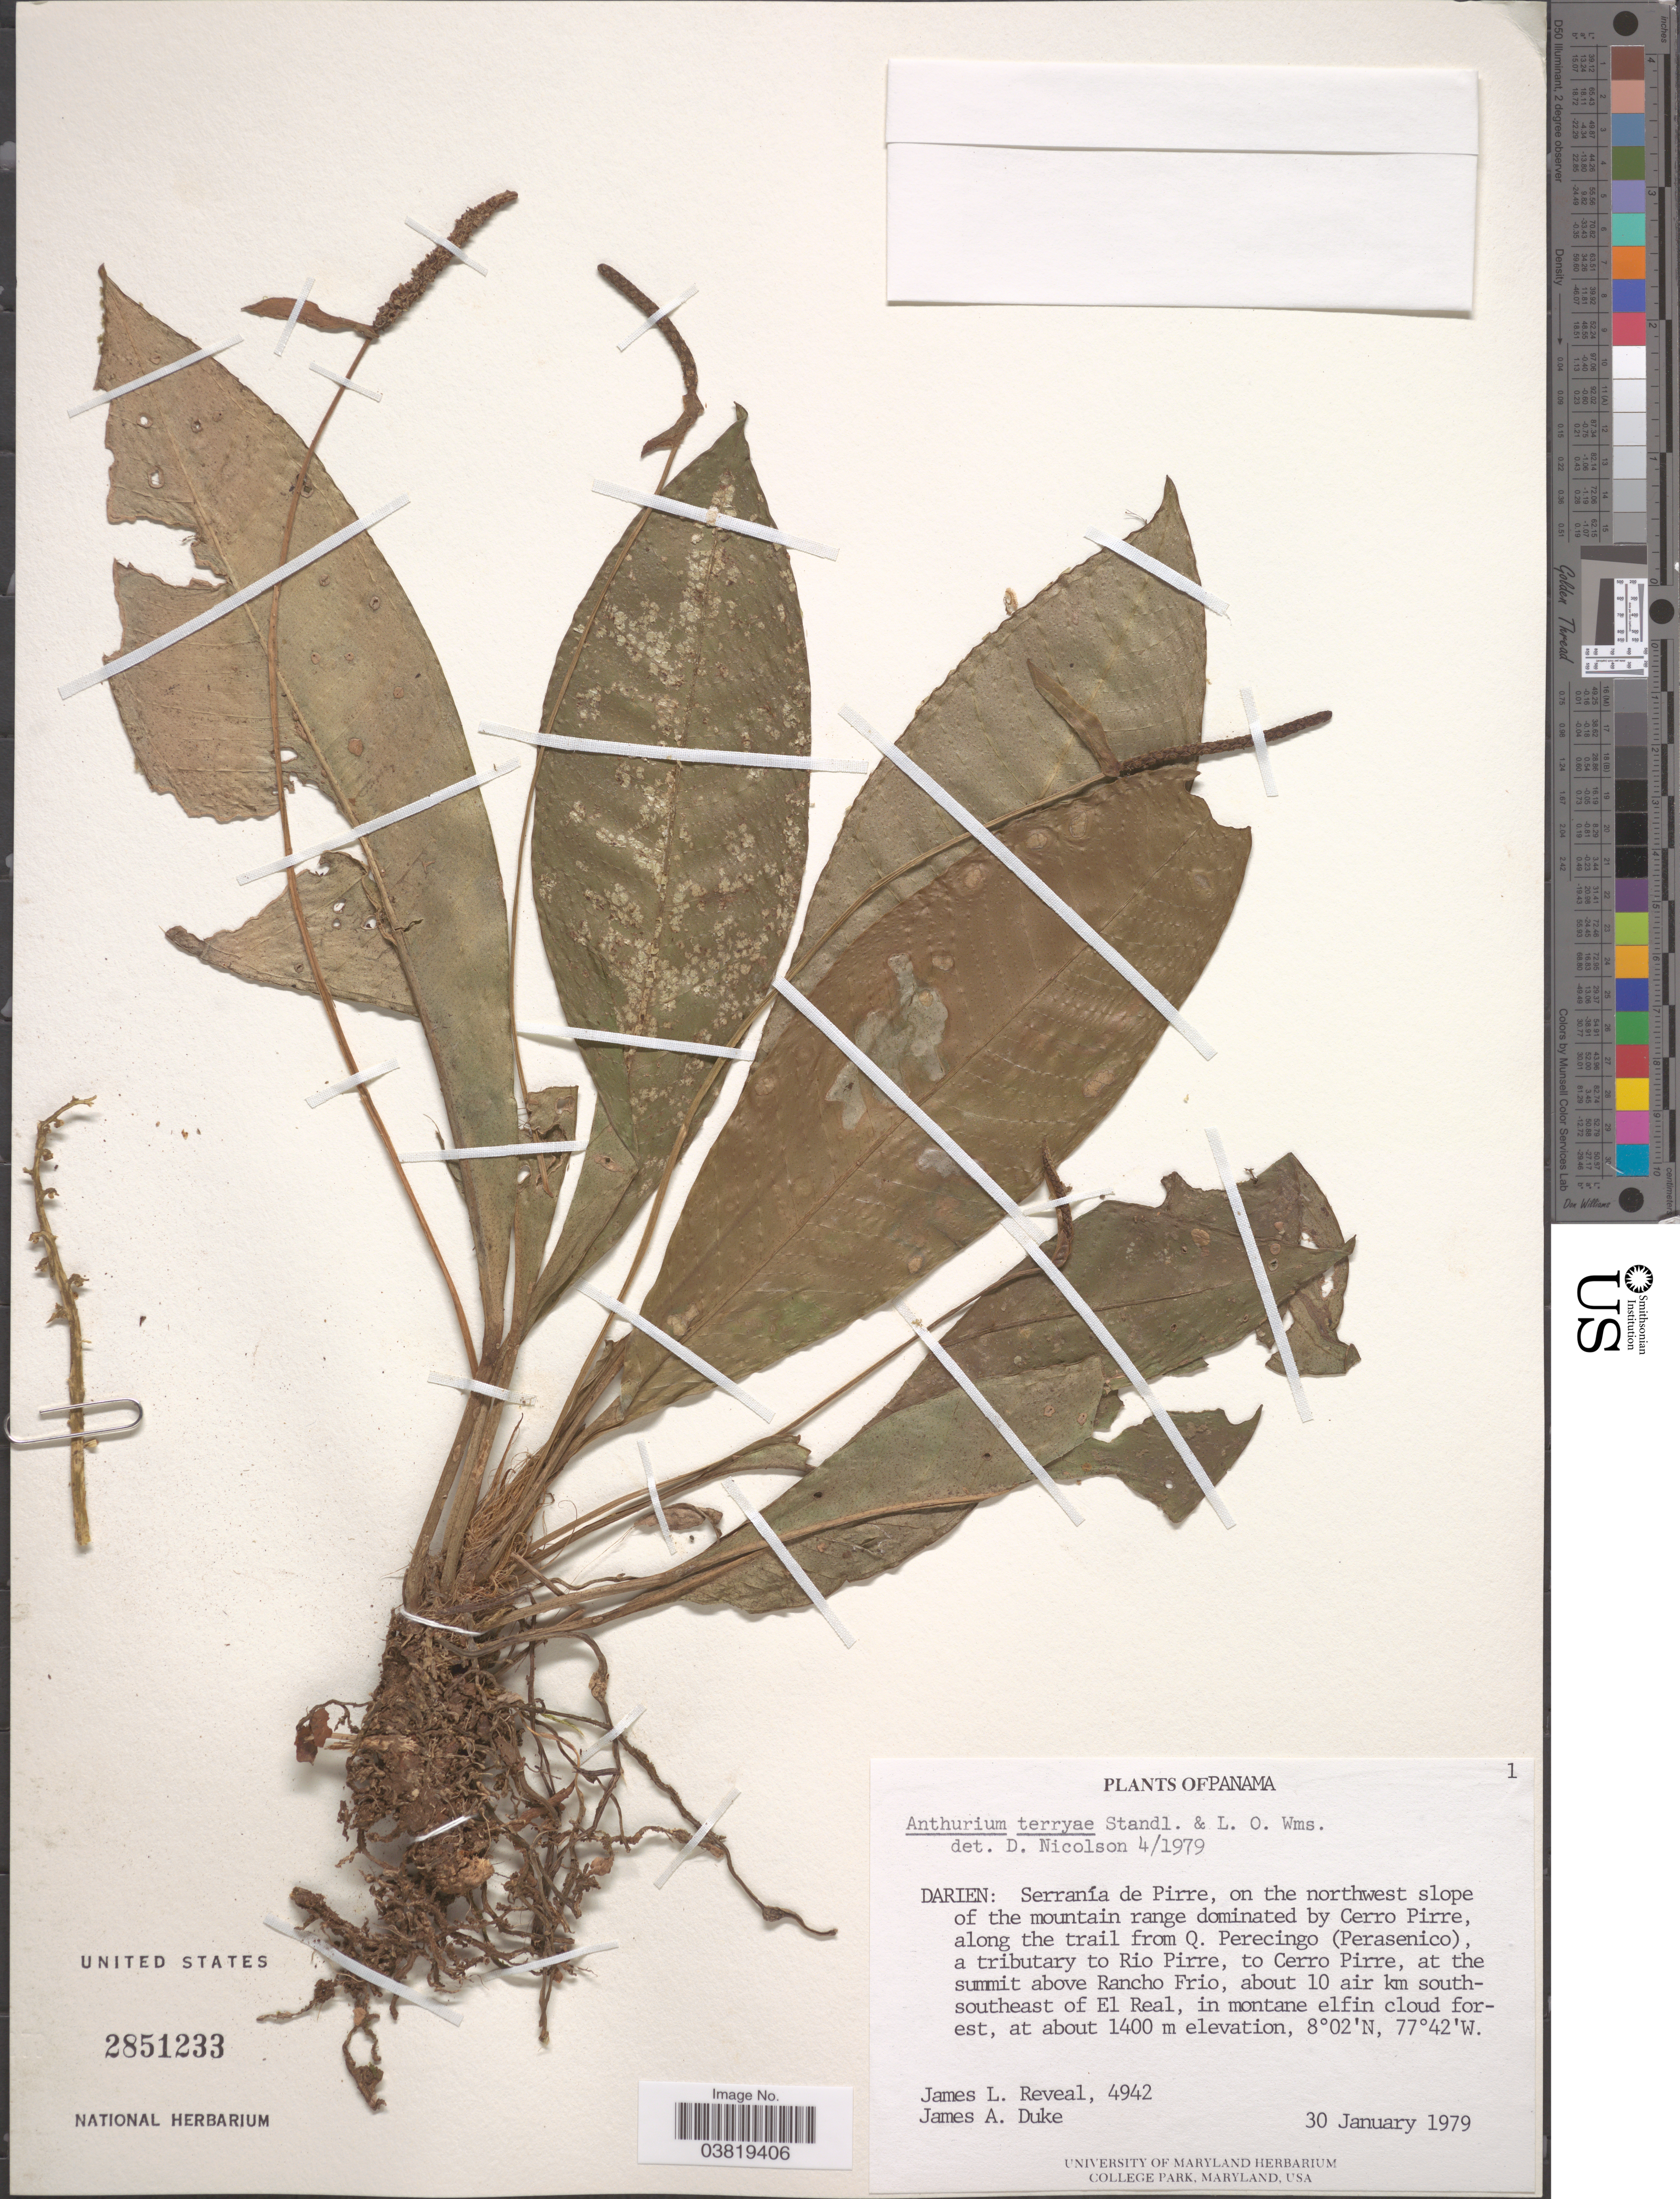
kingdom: Plantae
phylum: Tracheophyta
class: Liliopsida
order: Alismatales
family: Araceae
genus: Anthurium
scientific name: Anthurium terryae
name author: Standl. & L.O. Williams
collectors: J. L. Reveal & J. A. Duke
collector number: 4942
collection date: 1979-01-30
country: Panama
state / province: Darien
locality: Serranía de Pirre, on the northwest slope of the mountain range dominated by Cerro Pirre, along the trail from Q. Perecingo (Perasenico), a tributary to Rio Pirre, to Cerro Pirre, at the summit above Rancho Frio, about 10 air km south-southeast of El Real.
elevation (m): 1400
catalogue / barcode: US 2851233